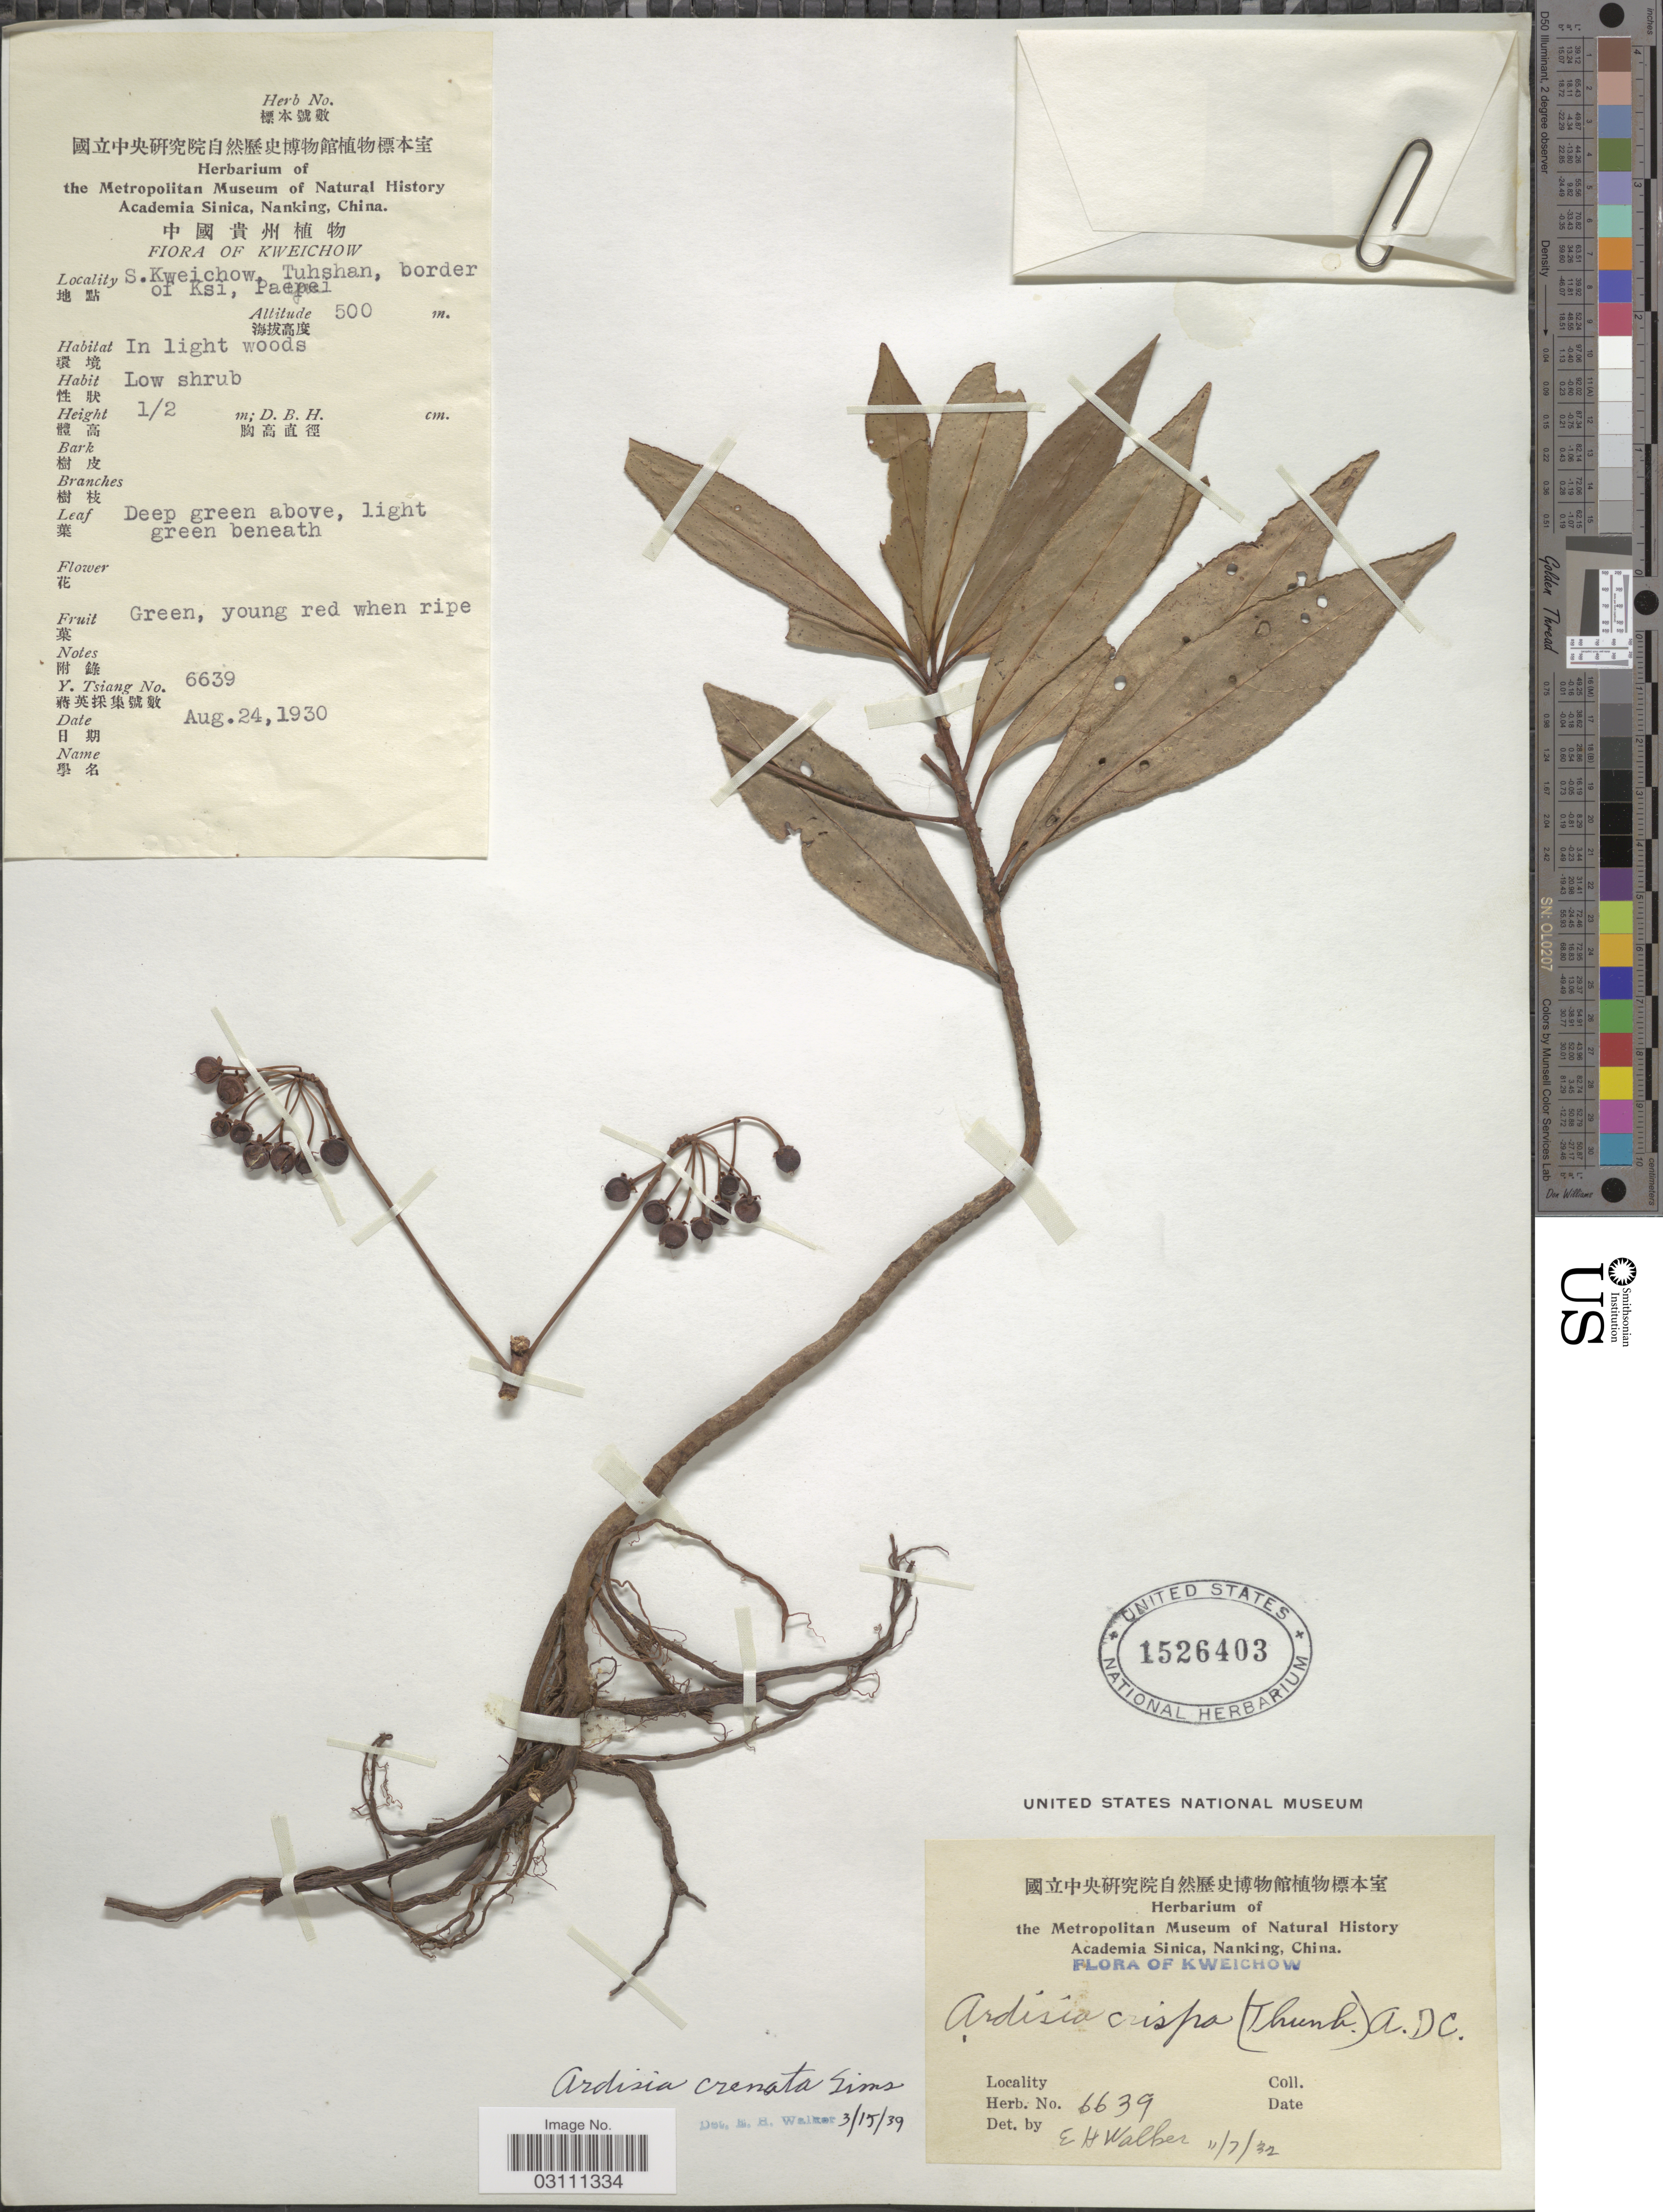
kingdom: Plantae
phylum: Tracheophyta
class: Magnoliopsida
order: Ericales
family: Primulaceae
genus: Ardisia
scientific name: Ardisia crenata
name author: Sims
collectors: Y. Tsiang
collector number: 6639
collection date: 1930-08-24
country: China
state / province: Guizhou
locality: Kweichow. S. Kweichow, Tuhshan, border of Ksi, Paepei.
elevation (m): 500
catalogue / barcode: US 1526403